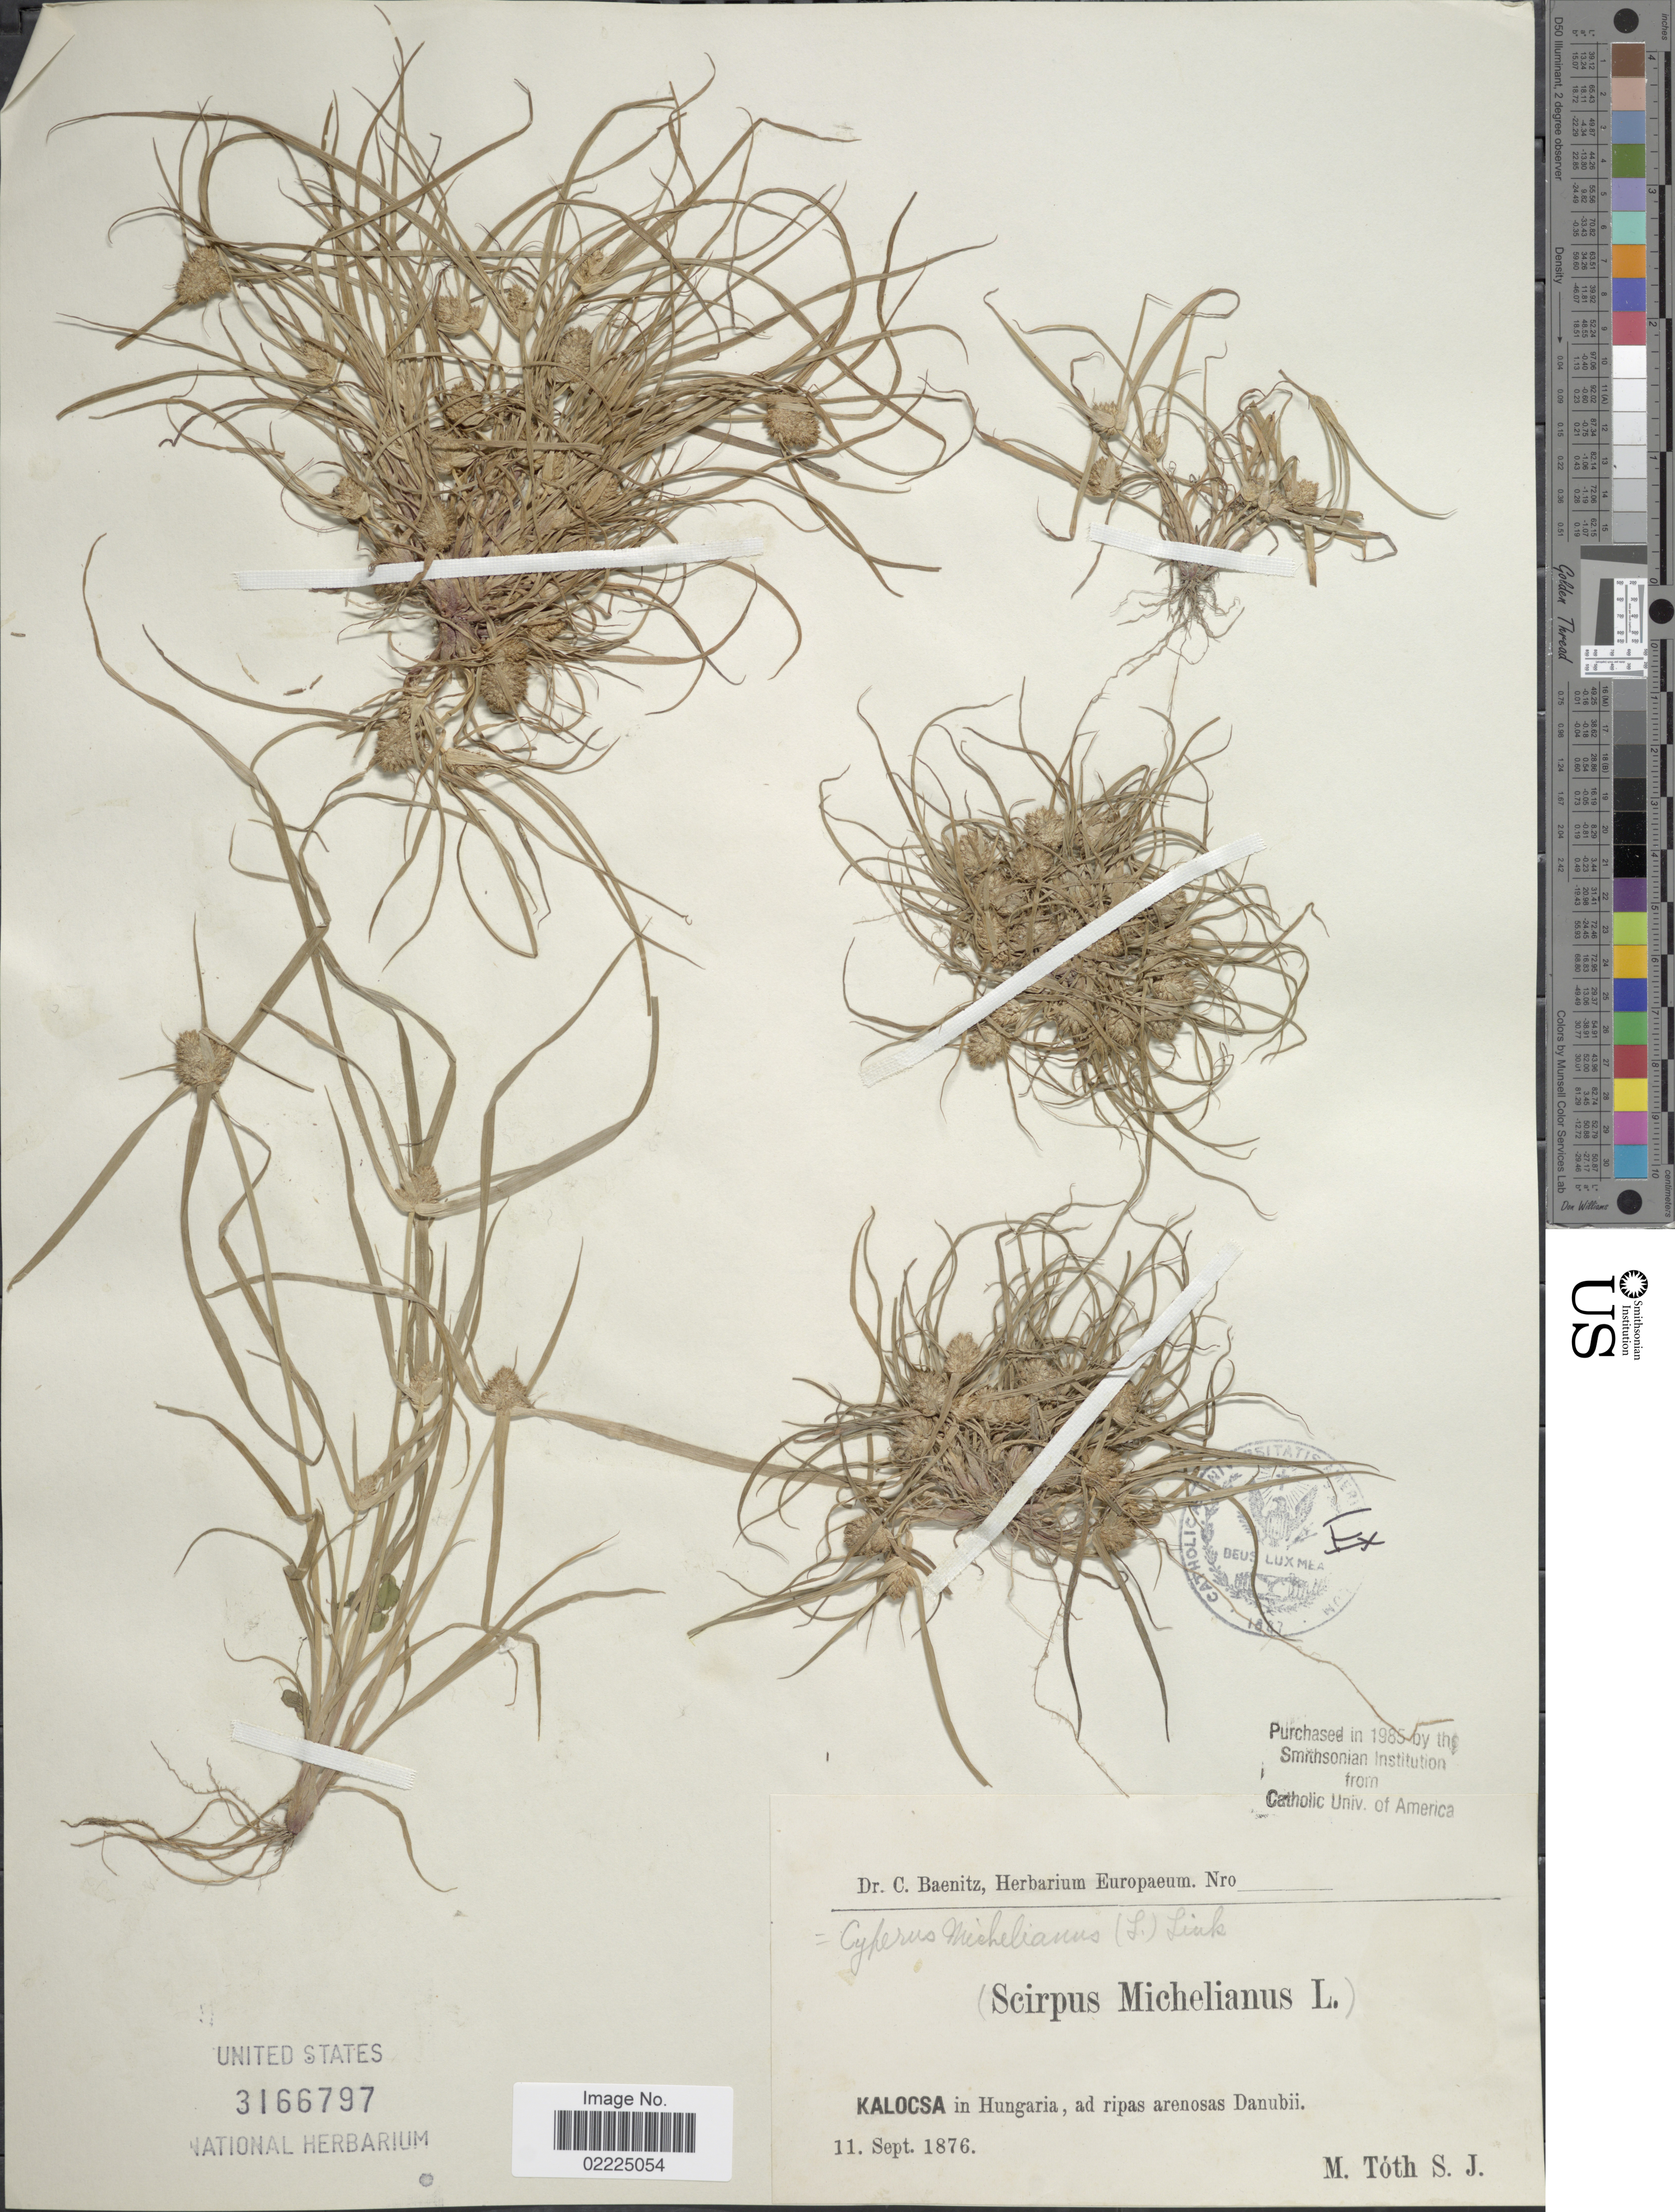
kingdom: Plantae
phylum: Tracheophyta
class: Liliopsida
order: Poales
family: Cyperaceae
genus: Cyperus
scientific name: Cyperus michelianus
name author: (L.) Delile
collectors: M. Tóth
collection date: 1876-09-11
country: Hungary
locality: Kalocsa in Hungaria, ad ripas arenosas Danubii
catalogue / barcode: US 3166797